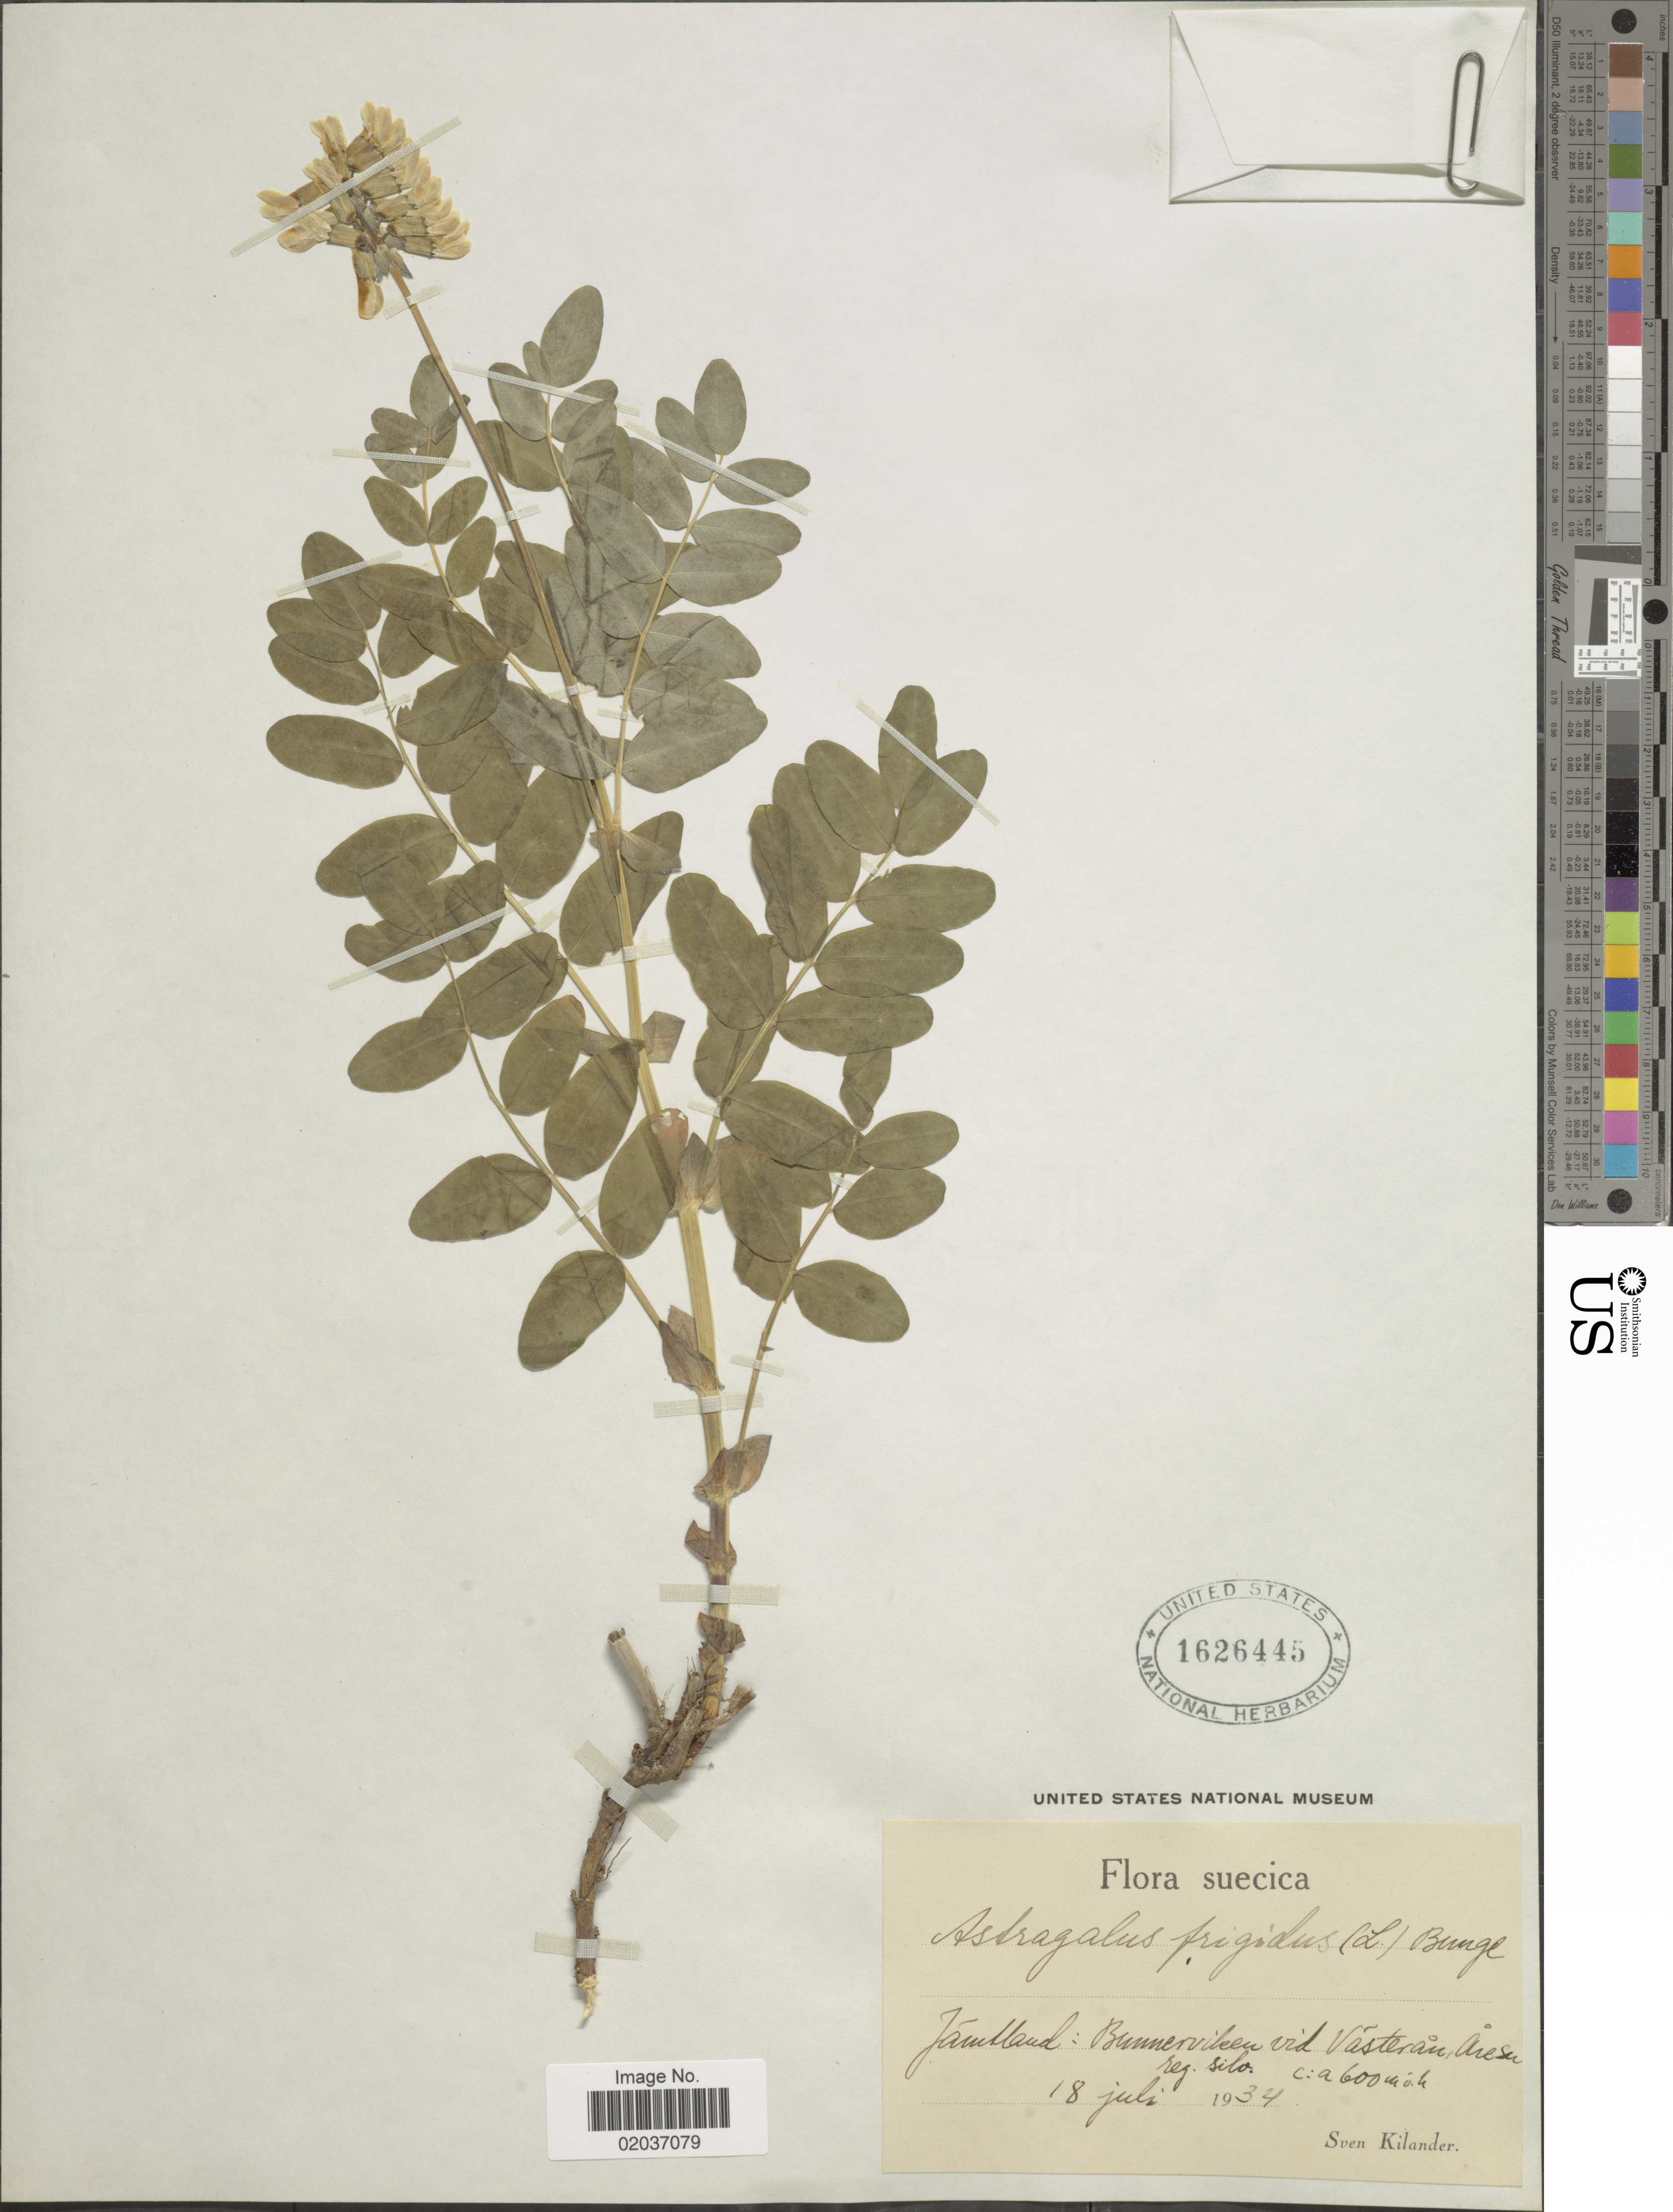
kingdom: Plantae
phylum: Tracheophyta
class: Magnoliopsida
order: Fabales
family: Fabaceae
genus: Astragalus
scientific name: Astragalus frigidus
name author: (L.) A. Gray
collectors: S. Kilander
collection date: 1934-07-18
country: Sweden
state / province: Jämtland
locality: Bunnerviken vid Västerån, Åre sn.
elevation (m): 600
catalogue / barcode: US 1626445